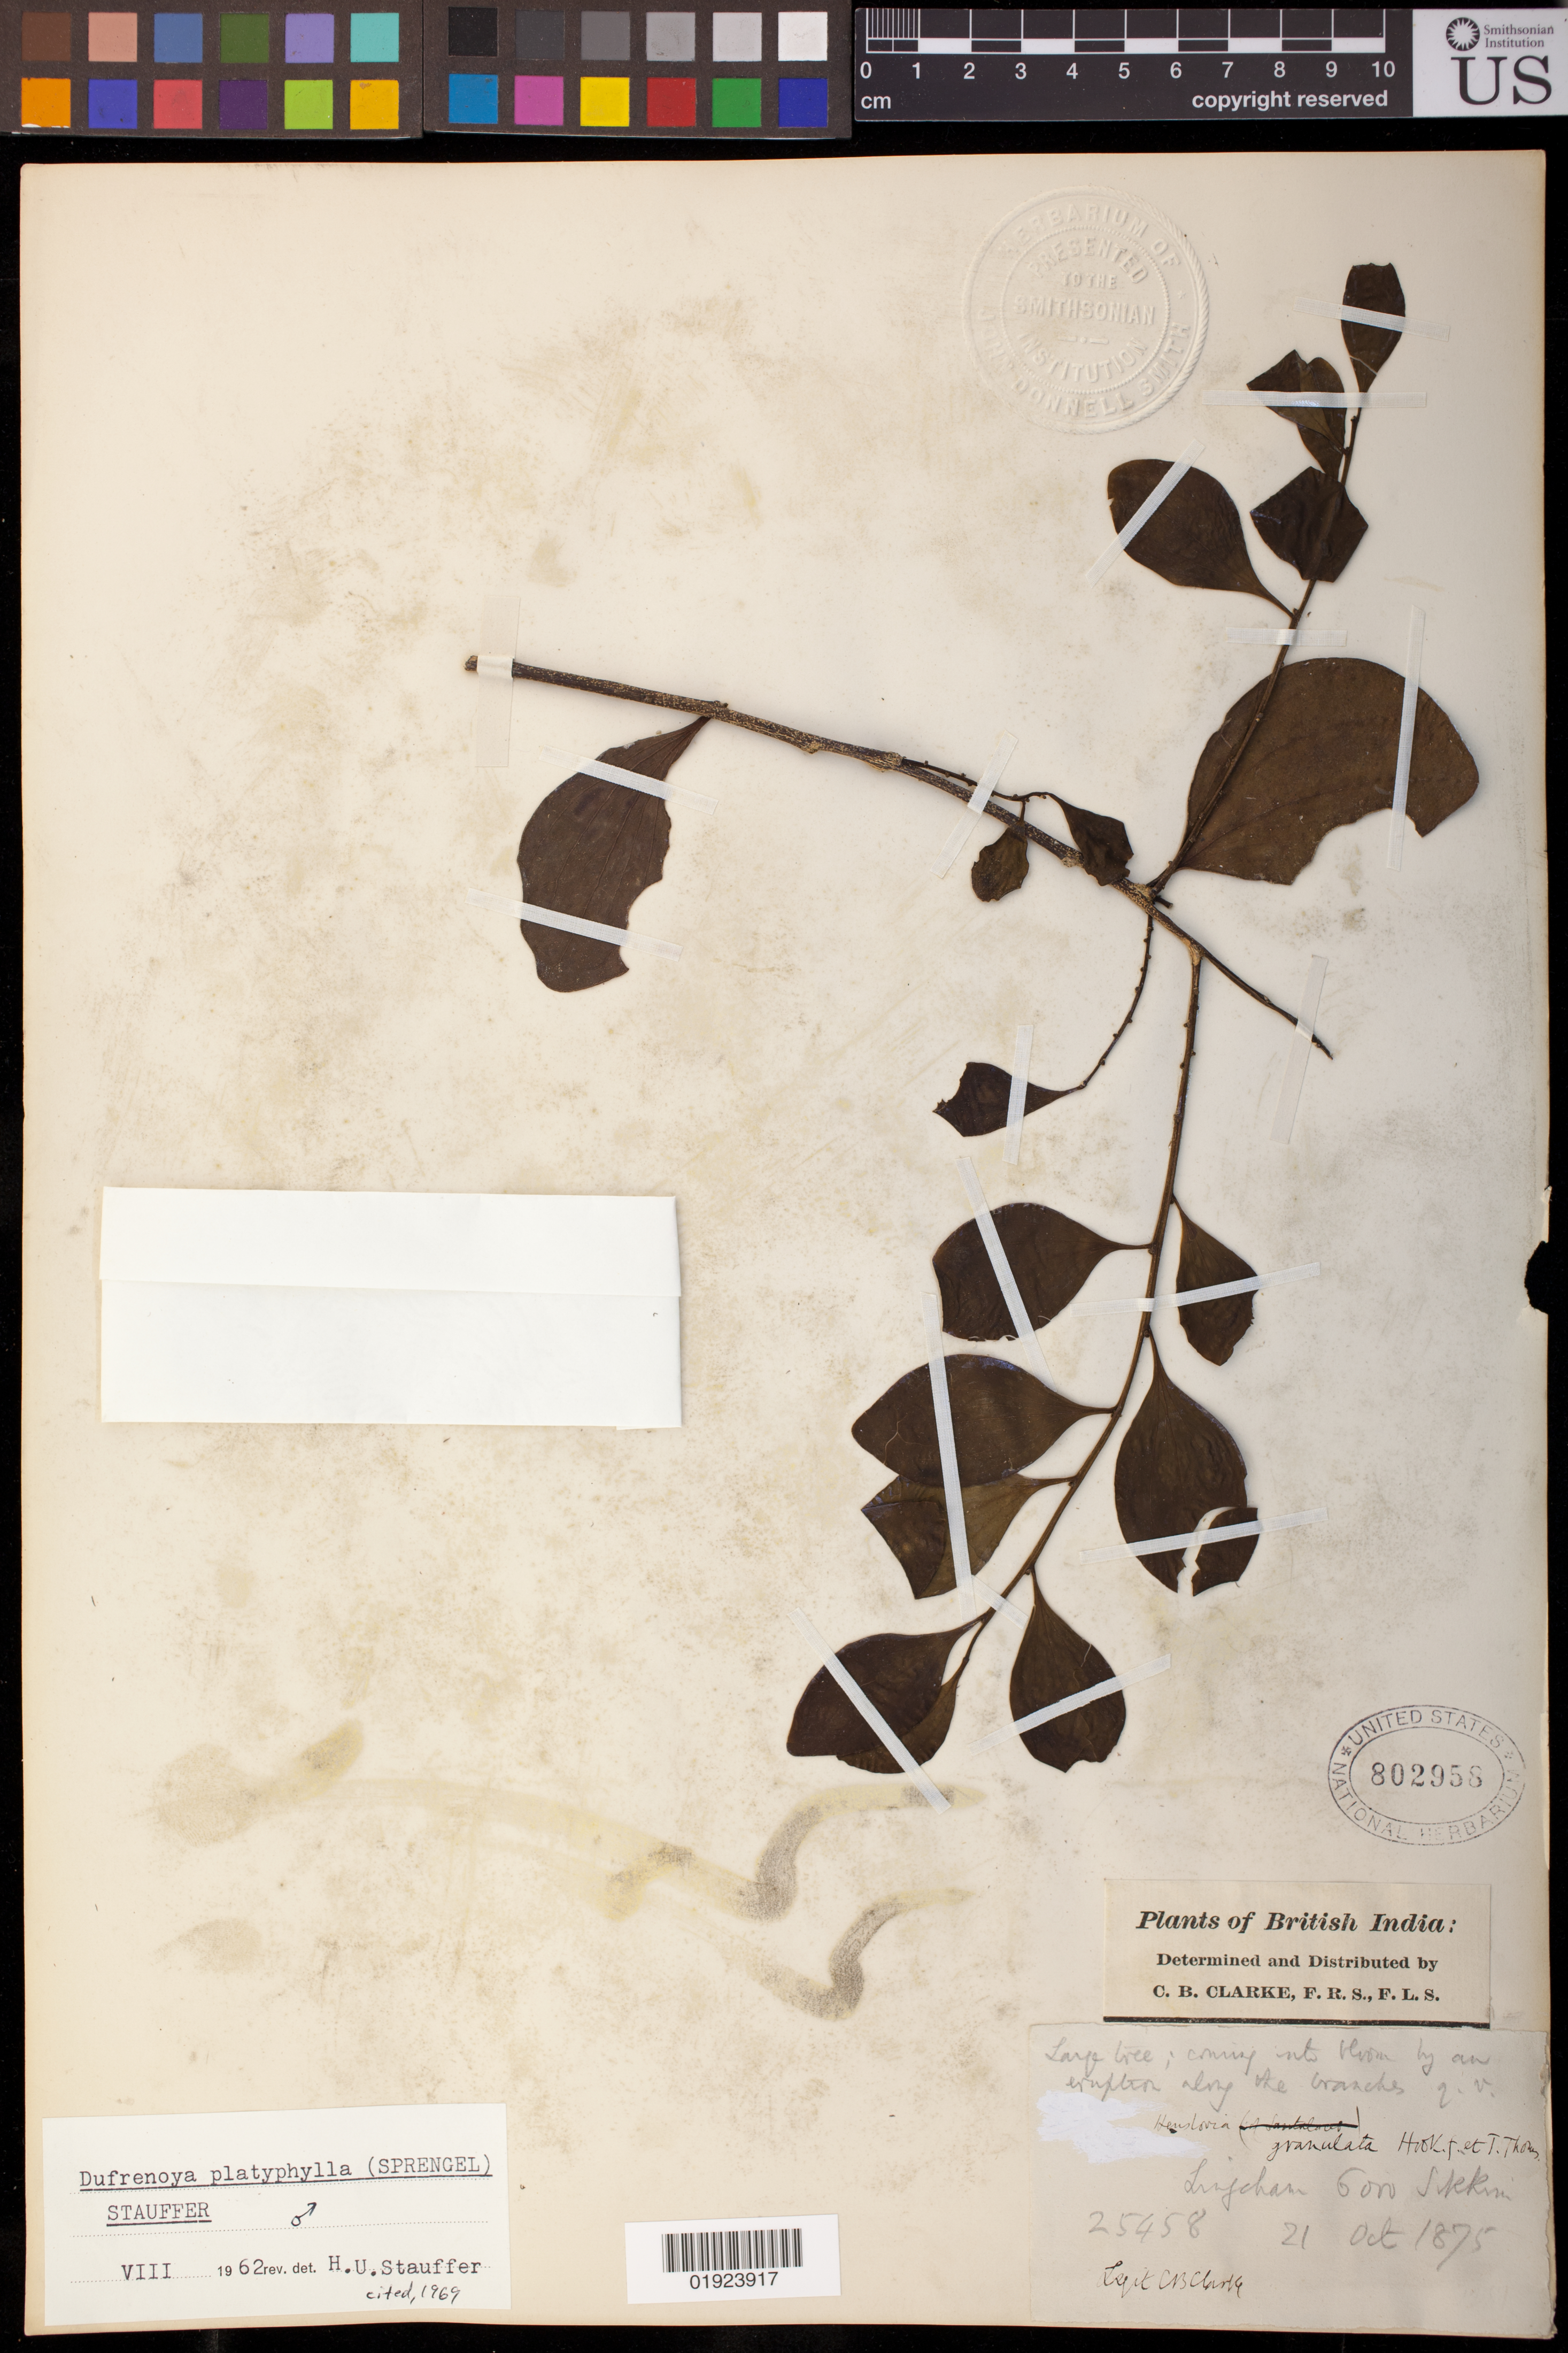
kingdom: Plantae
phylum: Tracheophyta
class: Magnoliopsida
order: Santalales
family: Amphorogynaceae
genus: Dufrenoya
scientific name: Dufrenoya platyphylla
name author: (C.K. Spreng.) Stauffer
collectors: C. B. Clarke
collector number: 25458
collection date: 1875-10-21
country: India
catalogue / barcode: US 802958